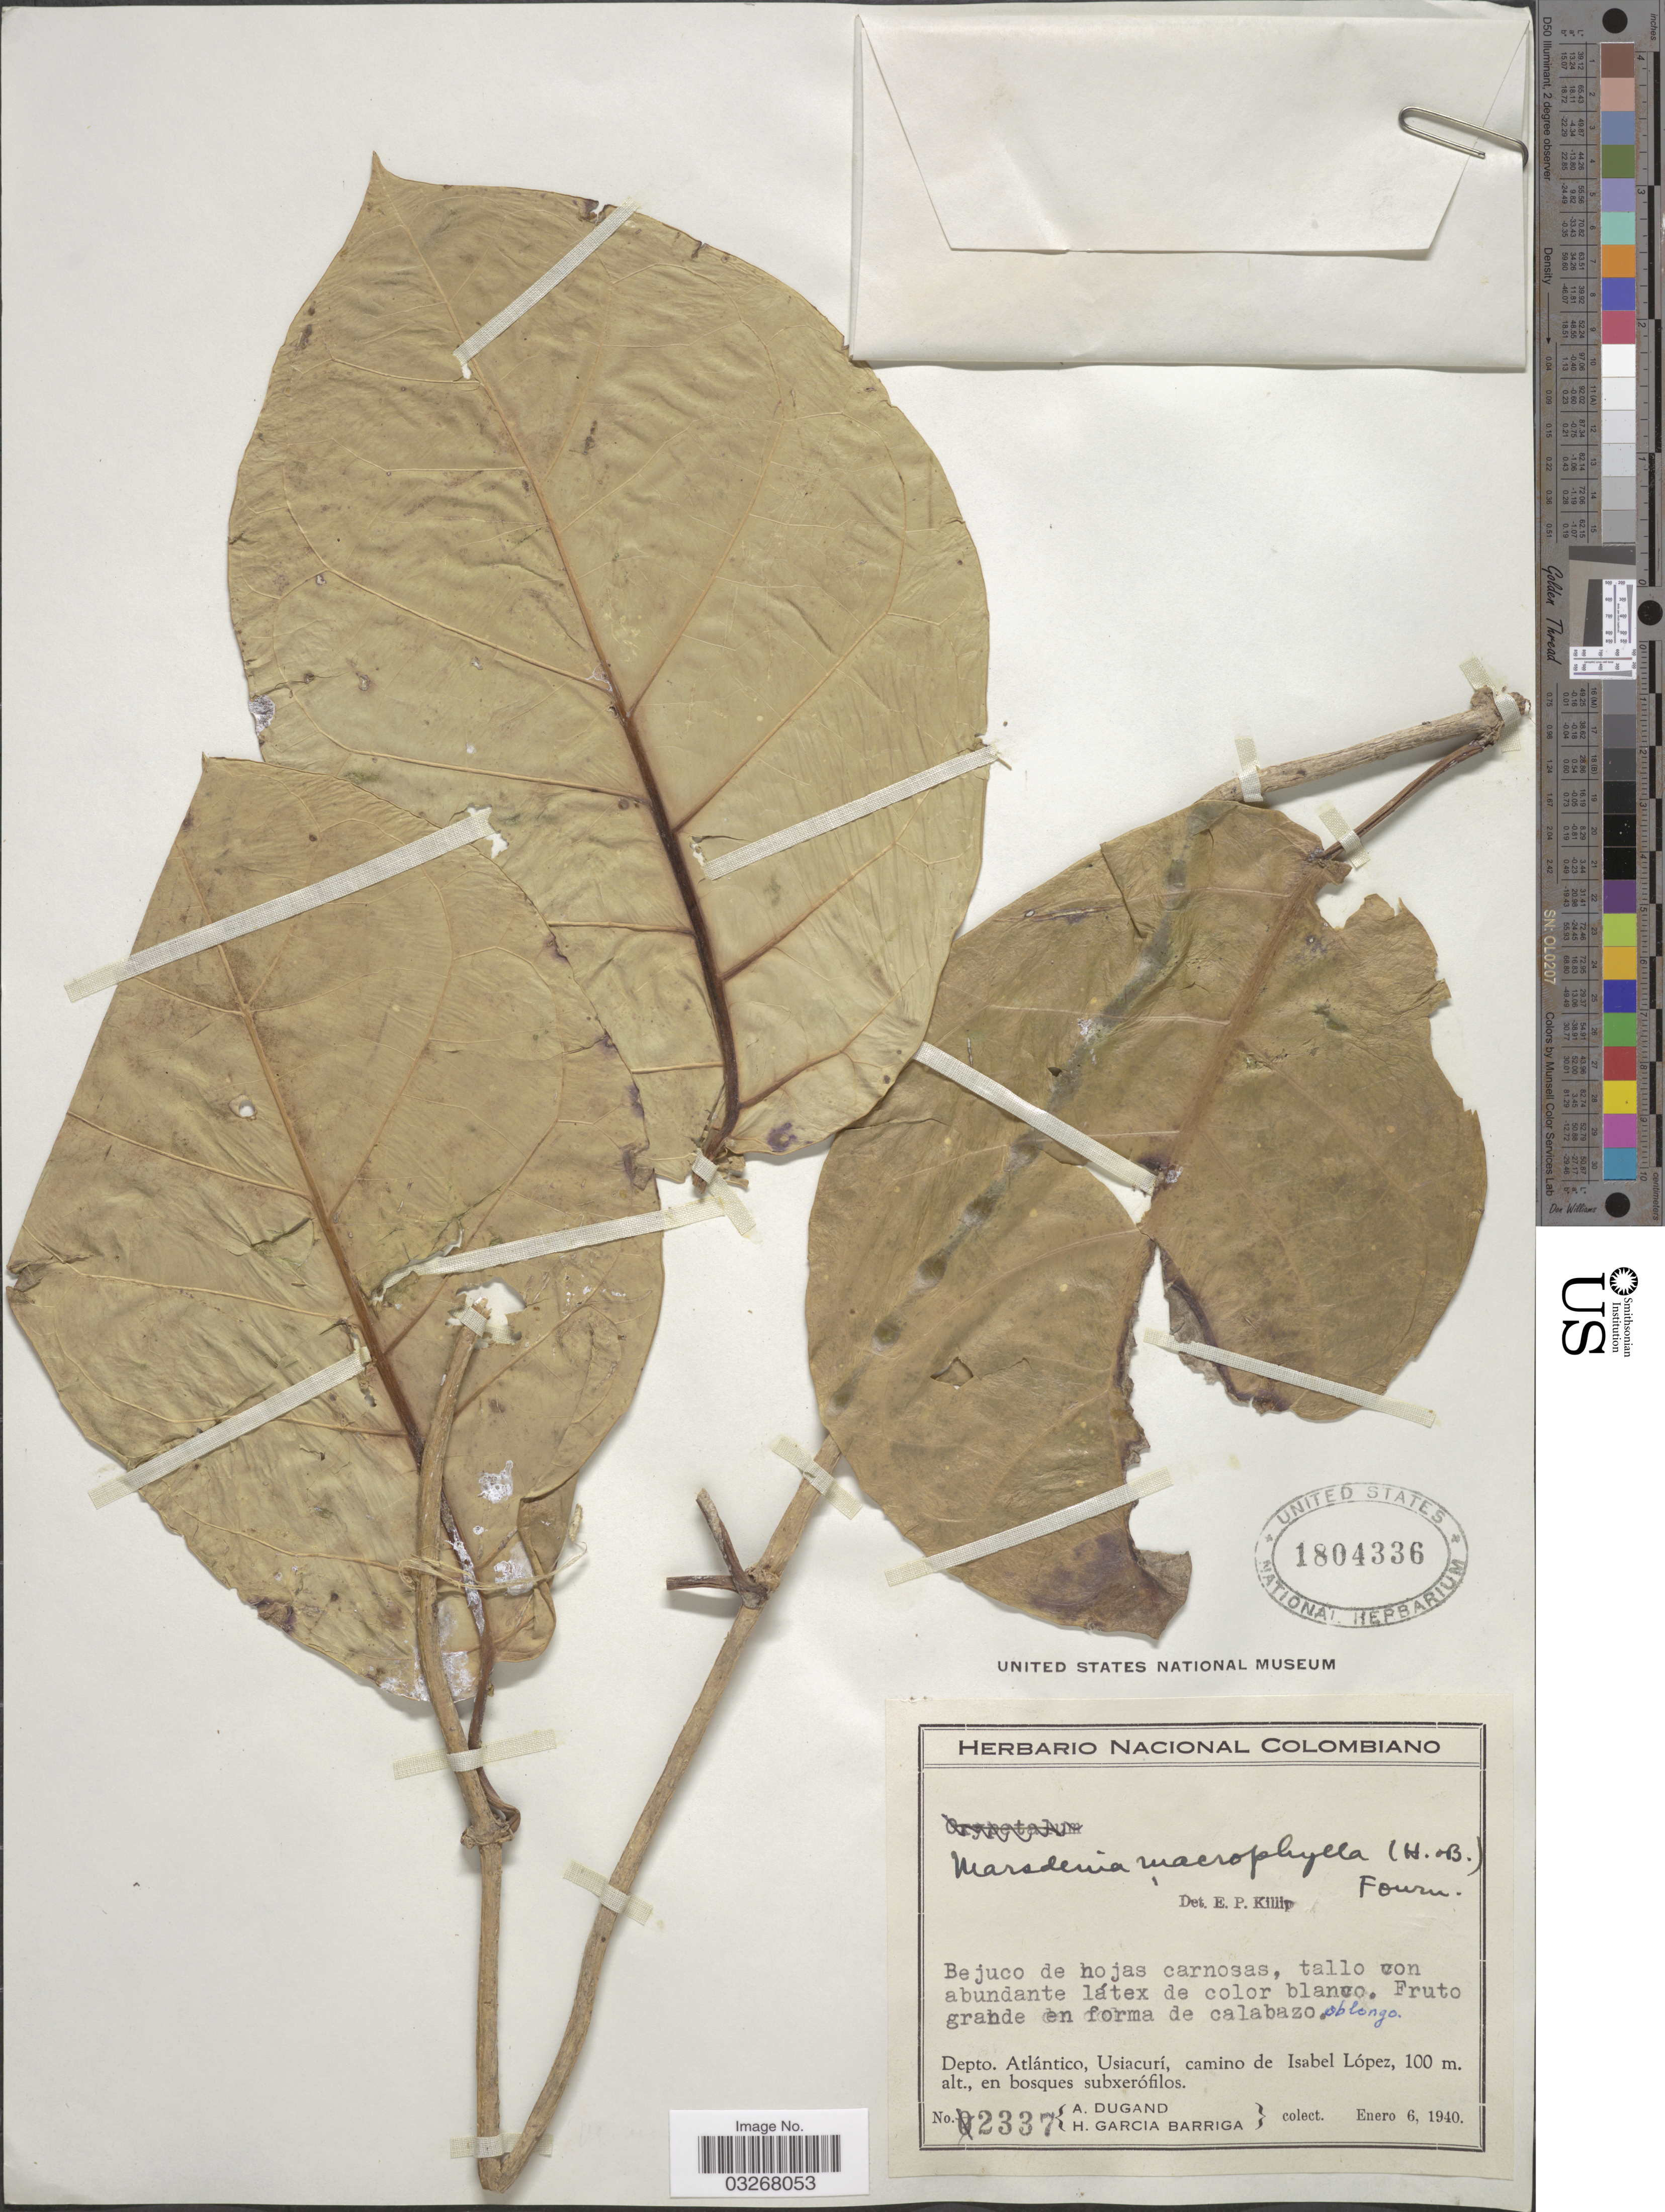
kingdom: Plantae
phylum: Tracheophyta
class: Magnoliopsida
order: Gentianales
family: Apocynaceae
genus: Marsdenia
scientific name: Marsdenia macrophylla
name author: (Humb. & Bonpl. ex Schult.) E. Fourn.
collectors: A. Dugand & H. García Barriga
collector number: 2337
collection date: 1940-01-06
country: Colombia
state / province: Atlántico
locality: Depto. Atlántico: Usiacurí, camino de Isabel López.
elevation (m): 100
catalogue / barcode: US 1804336